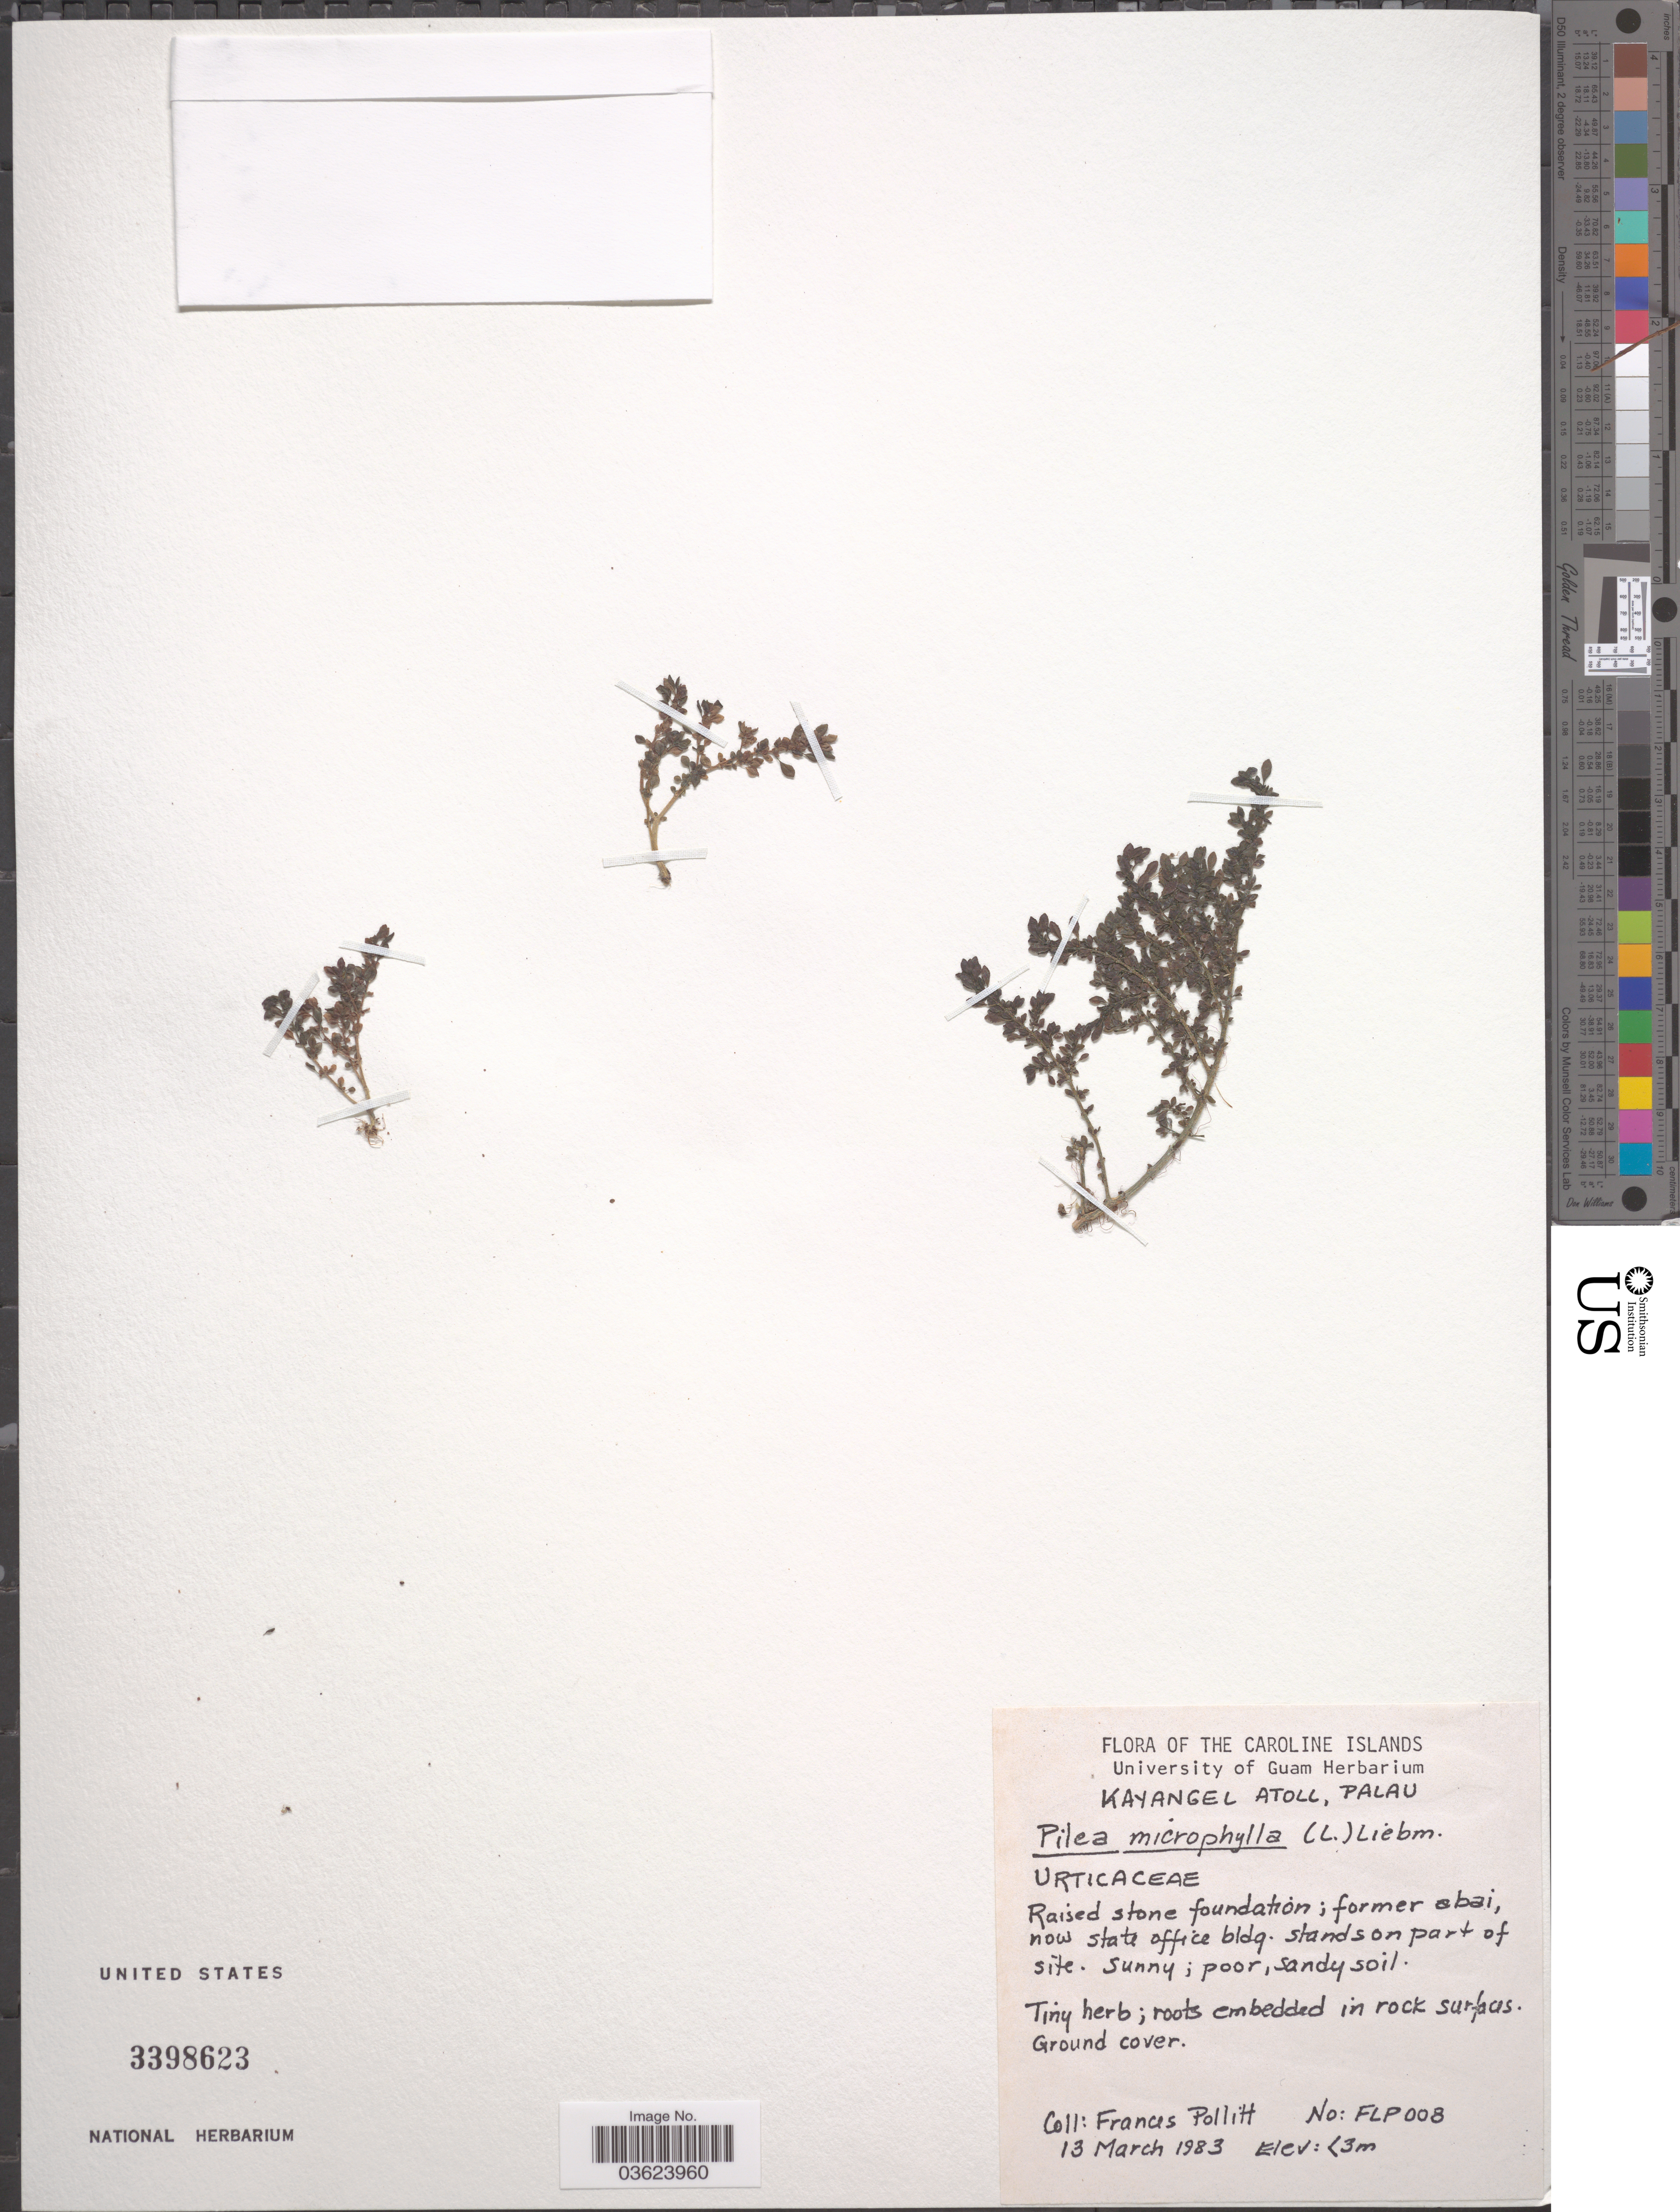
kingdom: Plantae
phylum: Tracheophyta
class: Magnoliopsida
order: Rosales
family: Urticaceae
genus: Pilea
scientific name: Pilea microphylla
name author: (L.) Liebm.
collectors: F. Pollitt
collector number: FLP008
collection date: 1983-03-13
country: Palau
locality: The Caroline Islands. Kayangel Atoll, Palau.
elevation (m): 3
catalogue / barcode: US 3398623